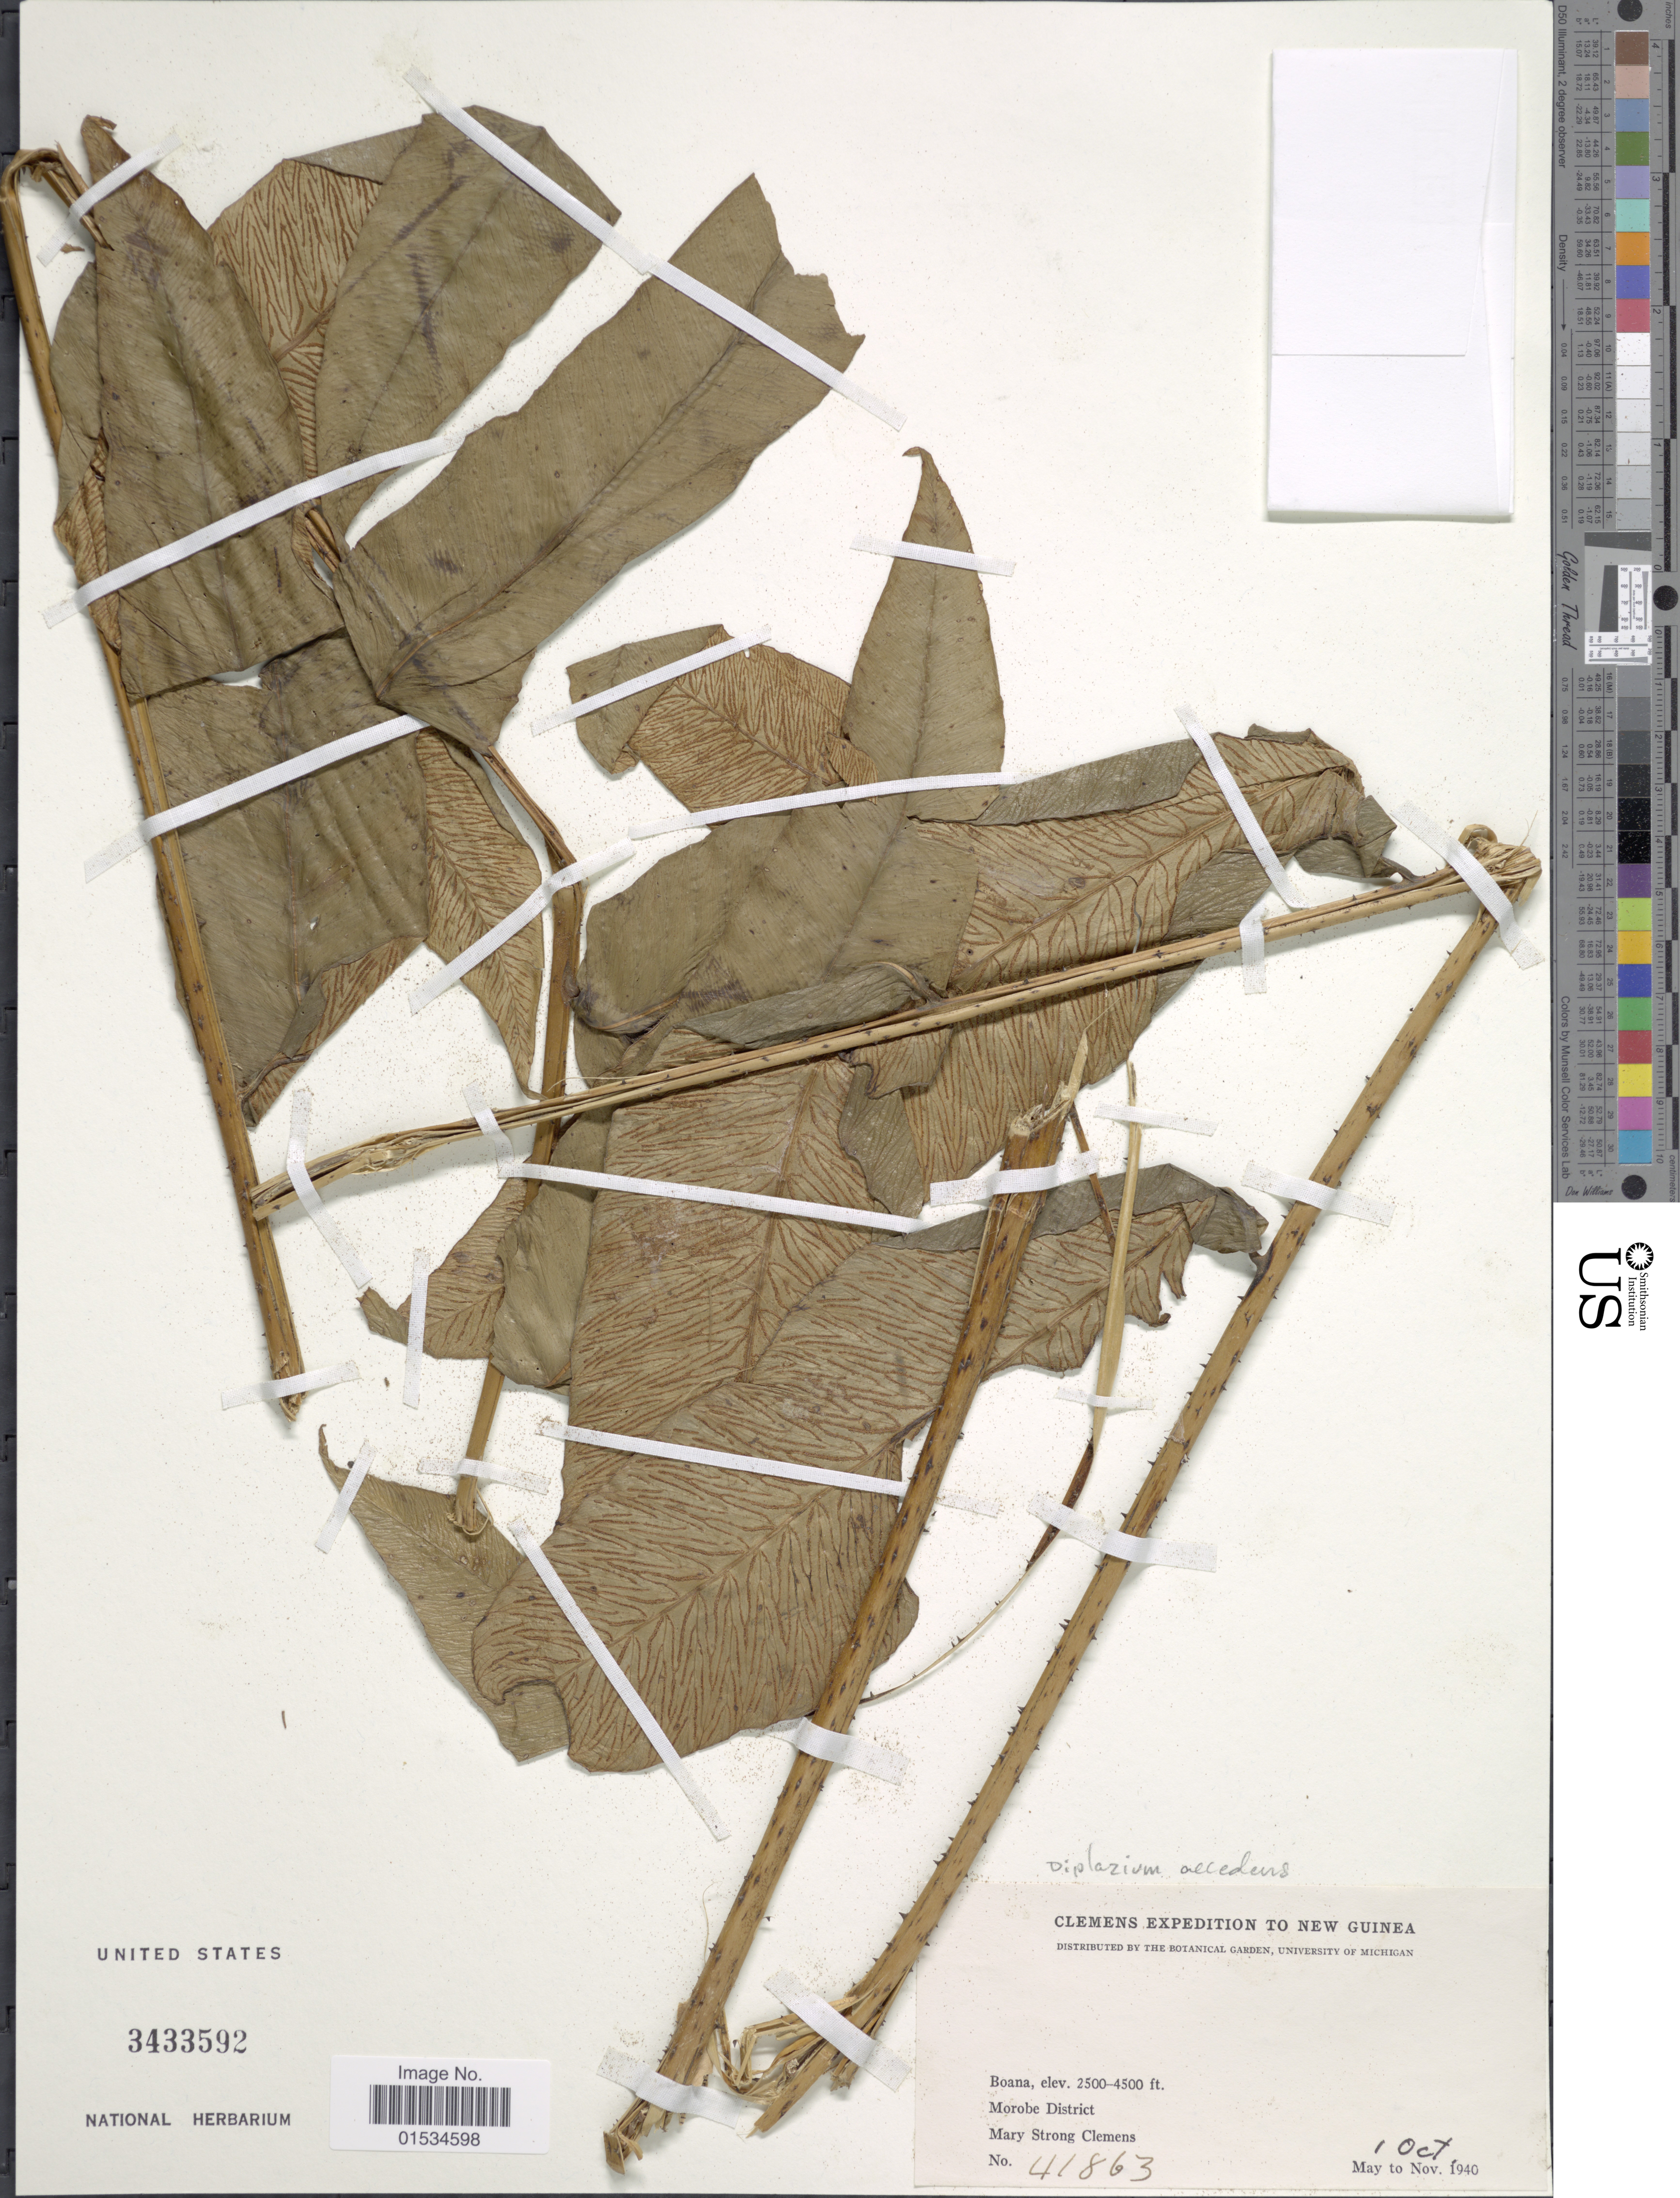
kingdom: Plantae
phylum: Tracheophyta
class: Polypodiopsida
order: Polypodiales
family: Athyriaceae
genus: Diplazium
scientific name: Diplazium accendens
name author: Blume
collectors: M. S. Clemens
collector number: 41863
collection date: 1940-10-01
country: Papua New Guinea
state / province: Morobe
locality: New Guinea, Boana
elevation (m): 762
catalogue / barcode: US 3433592